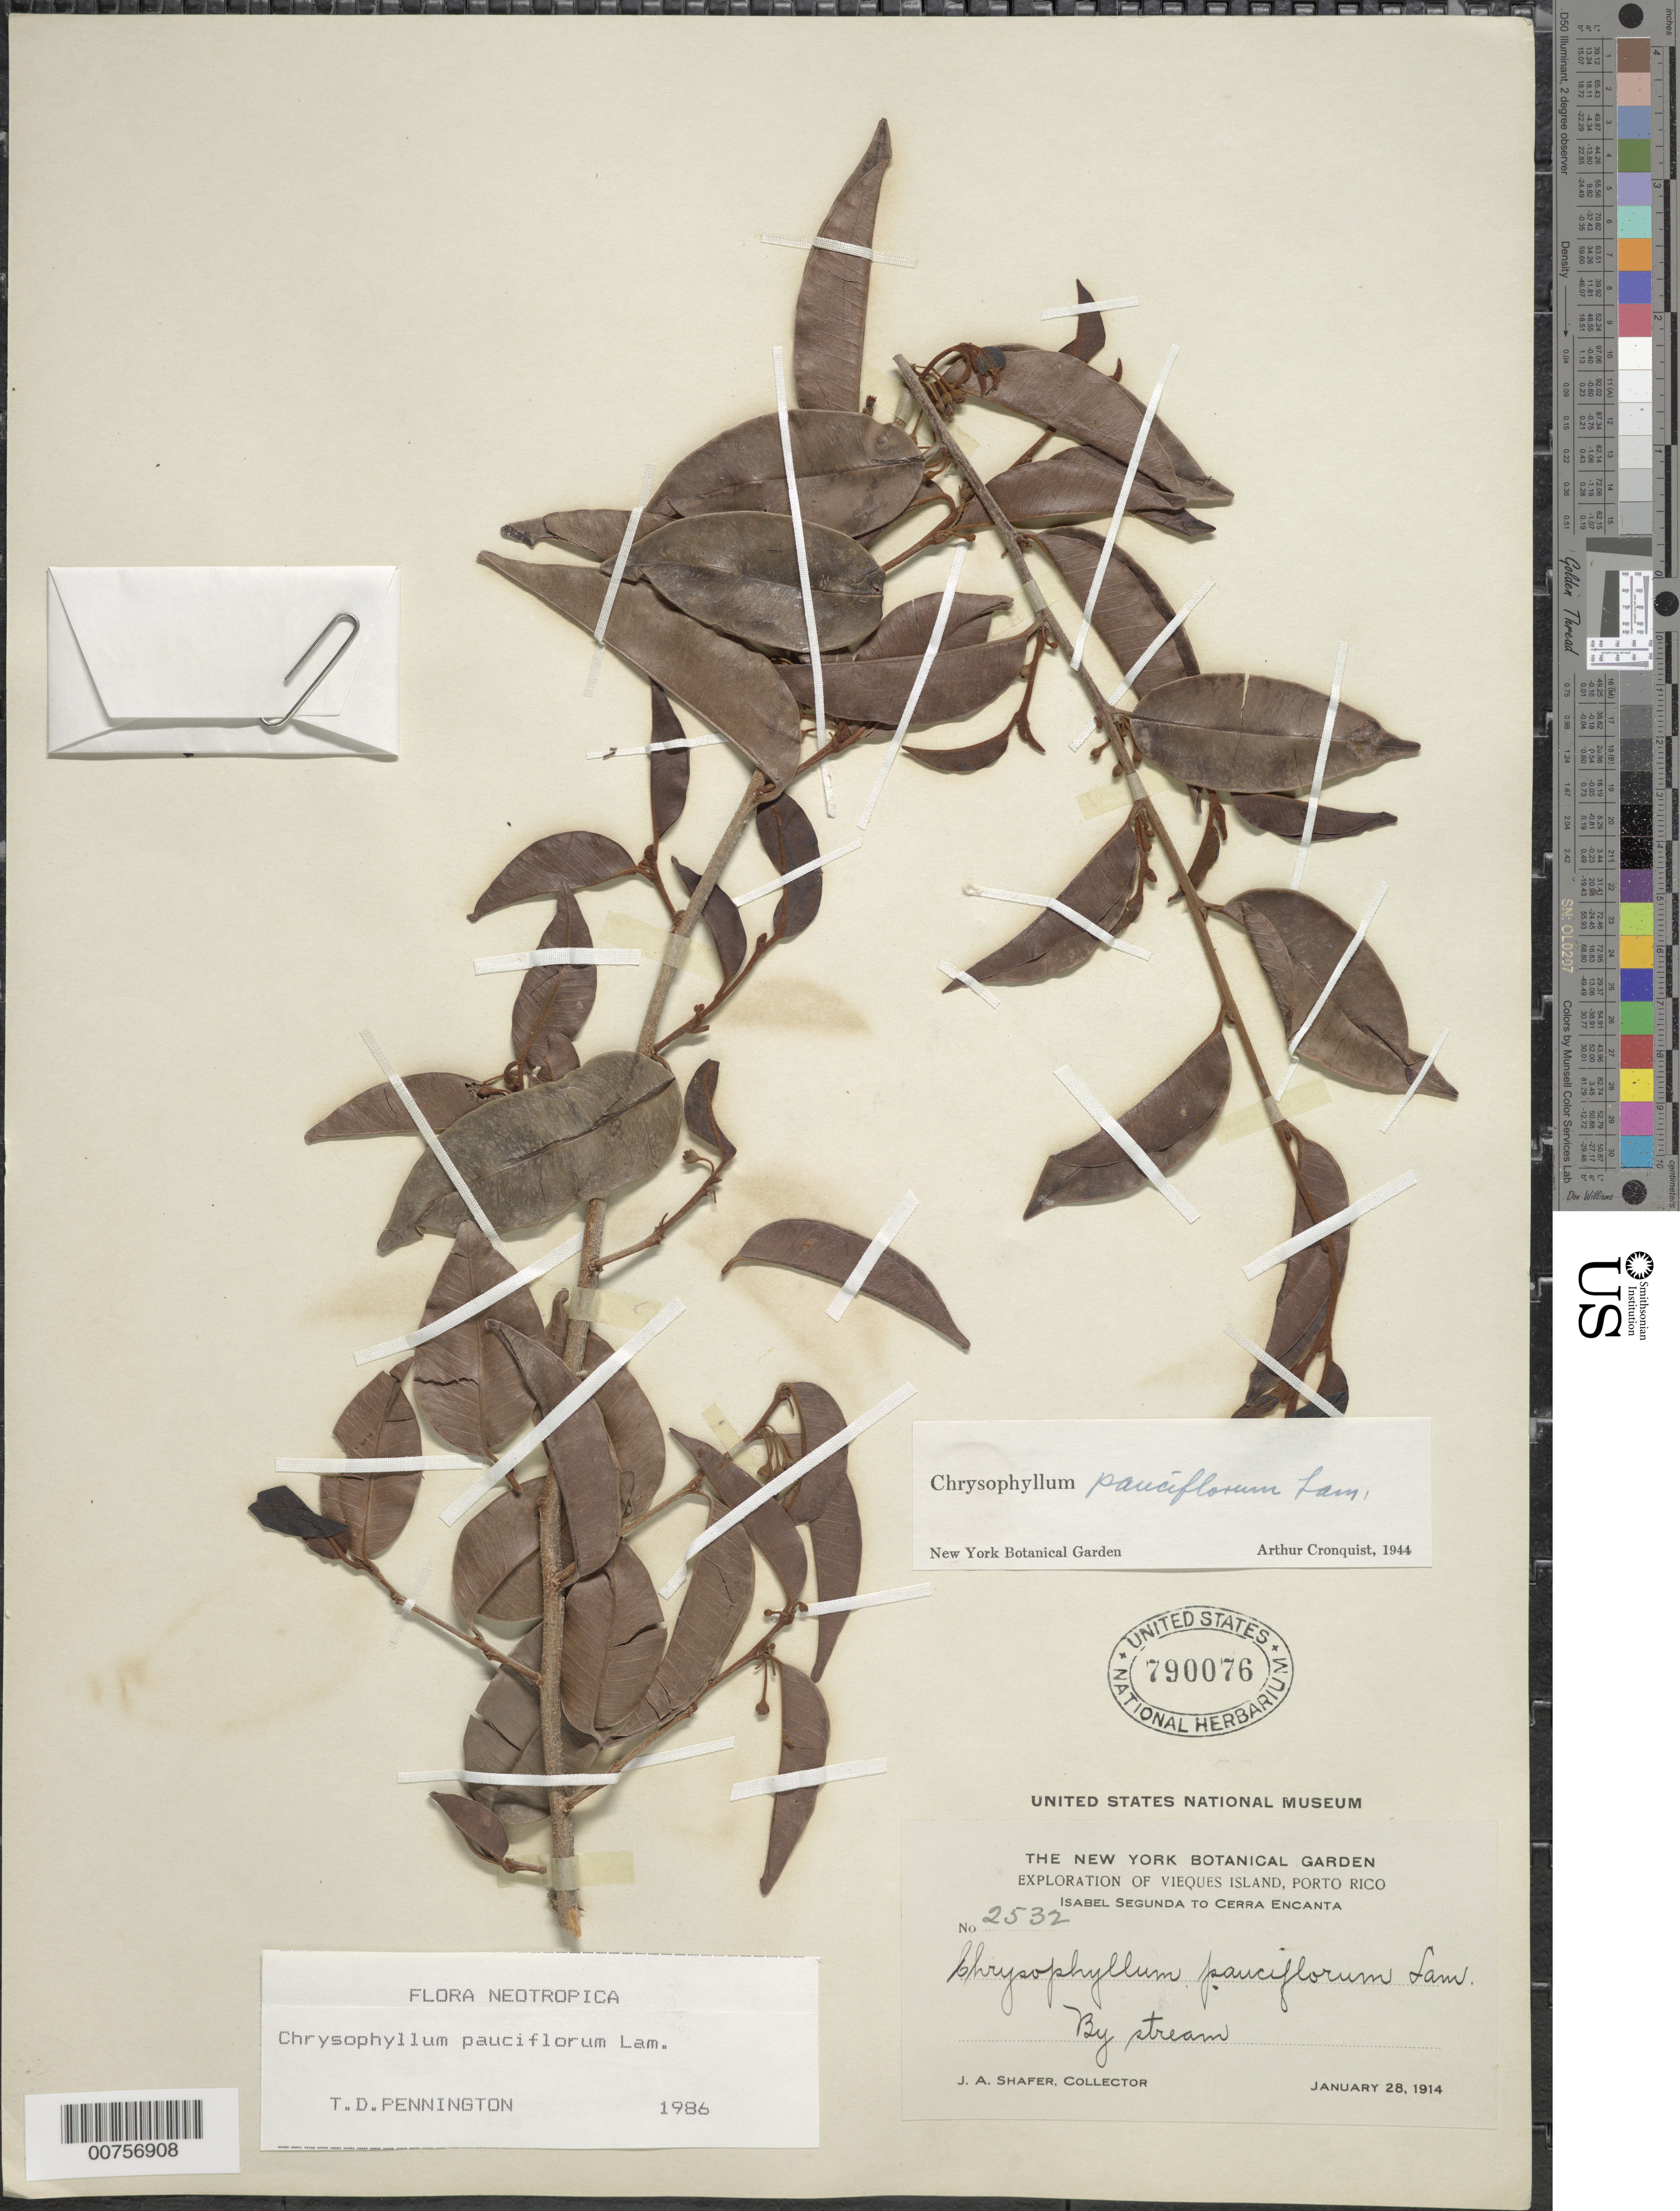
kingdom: Plantae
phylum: Tracheophyta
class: Magnoliopsida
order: Ericales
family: Sapotaceae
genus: Chrysophyllum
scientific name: Chrysophyllum pauciflorum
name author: Lam.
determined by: Pennington, T. D., (K)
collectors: J. A. Shafer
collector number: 2532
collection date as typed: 28 Jan 1914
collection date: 1914-01-28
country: Puerto Rico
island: Vieques I.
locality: Isabel Segunda to Cerra Encanta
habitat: By stream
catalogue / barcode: US 790076